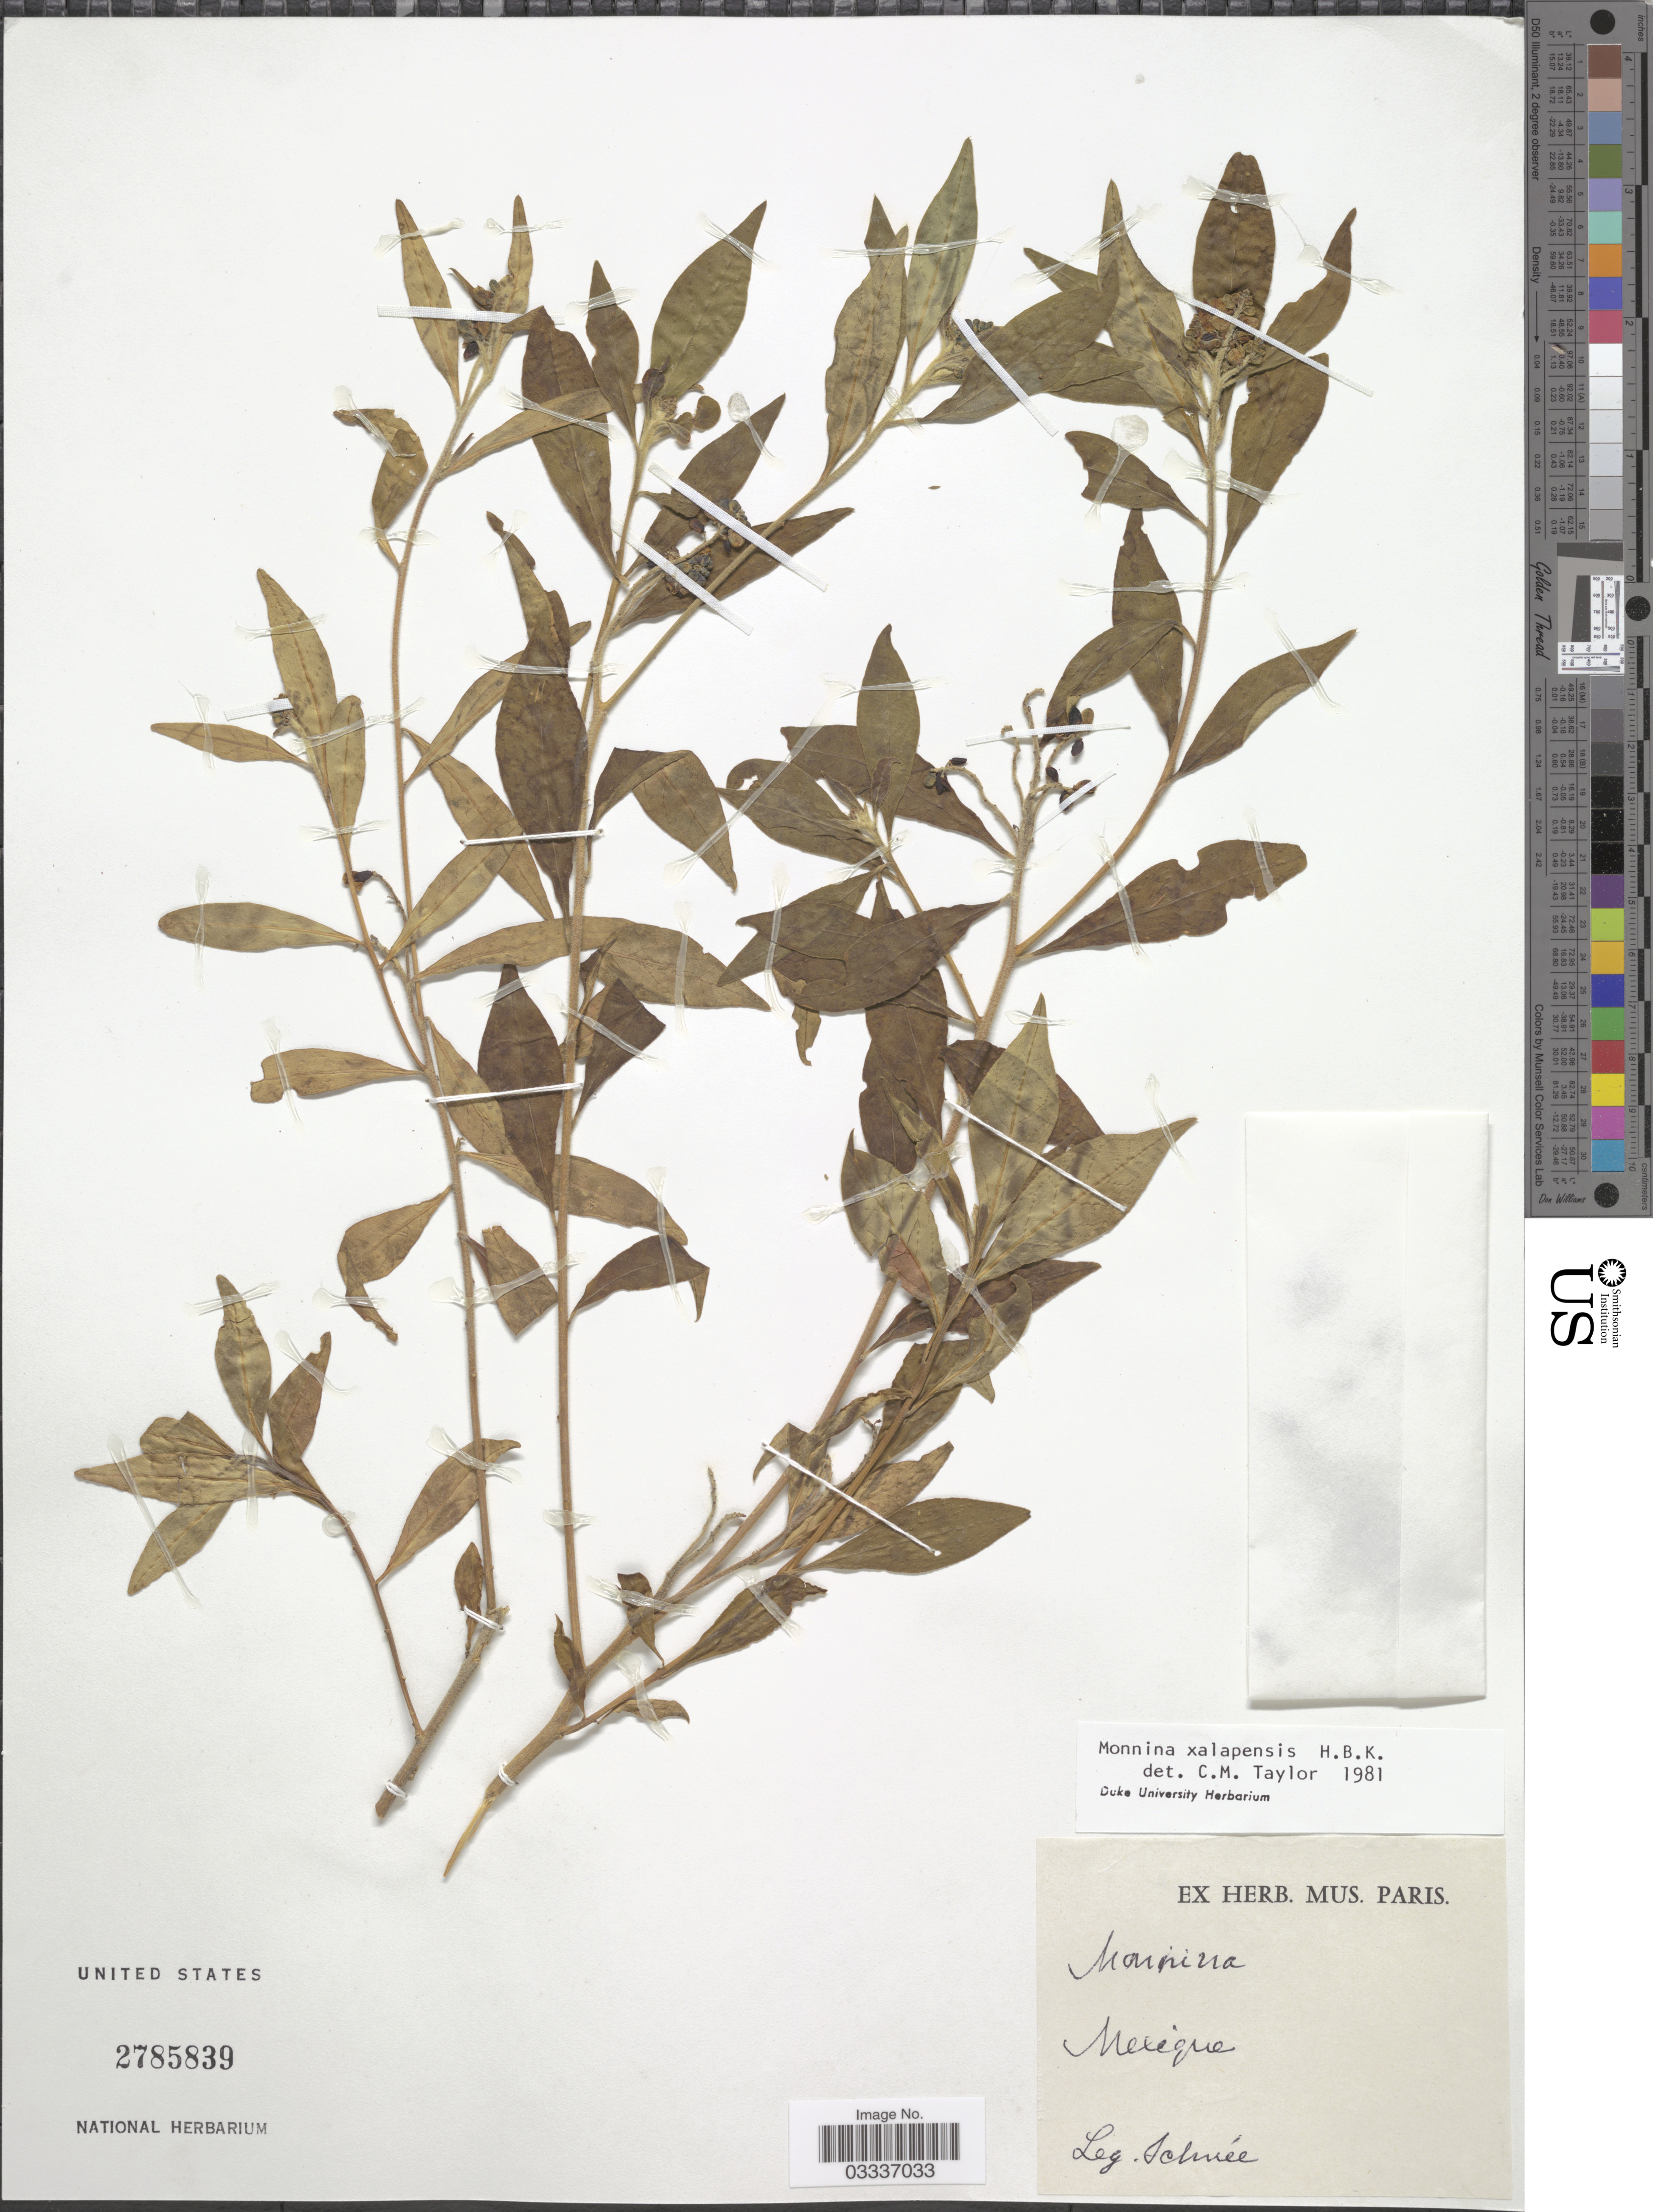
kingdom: Plantae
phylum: Tracheophyta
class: Magnoliopsida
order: Fabales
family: Polygalaceae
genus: Monnina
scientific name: Monnina xalapensis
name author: Kunth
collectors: -- Schnée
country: Mexico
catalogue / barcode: US 2785839